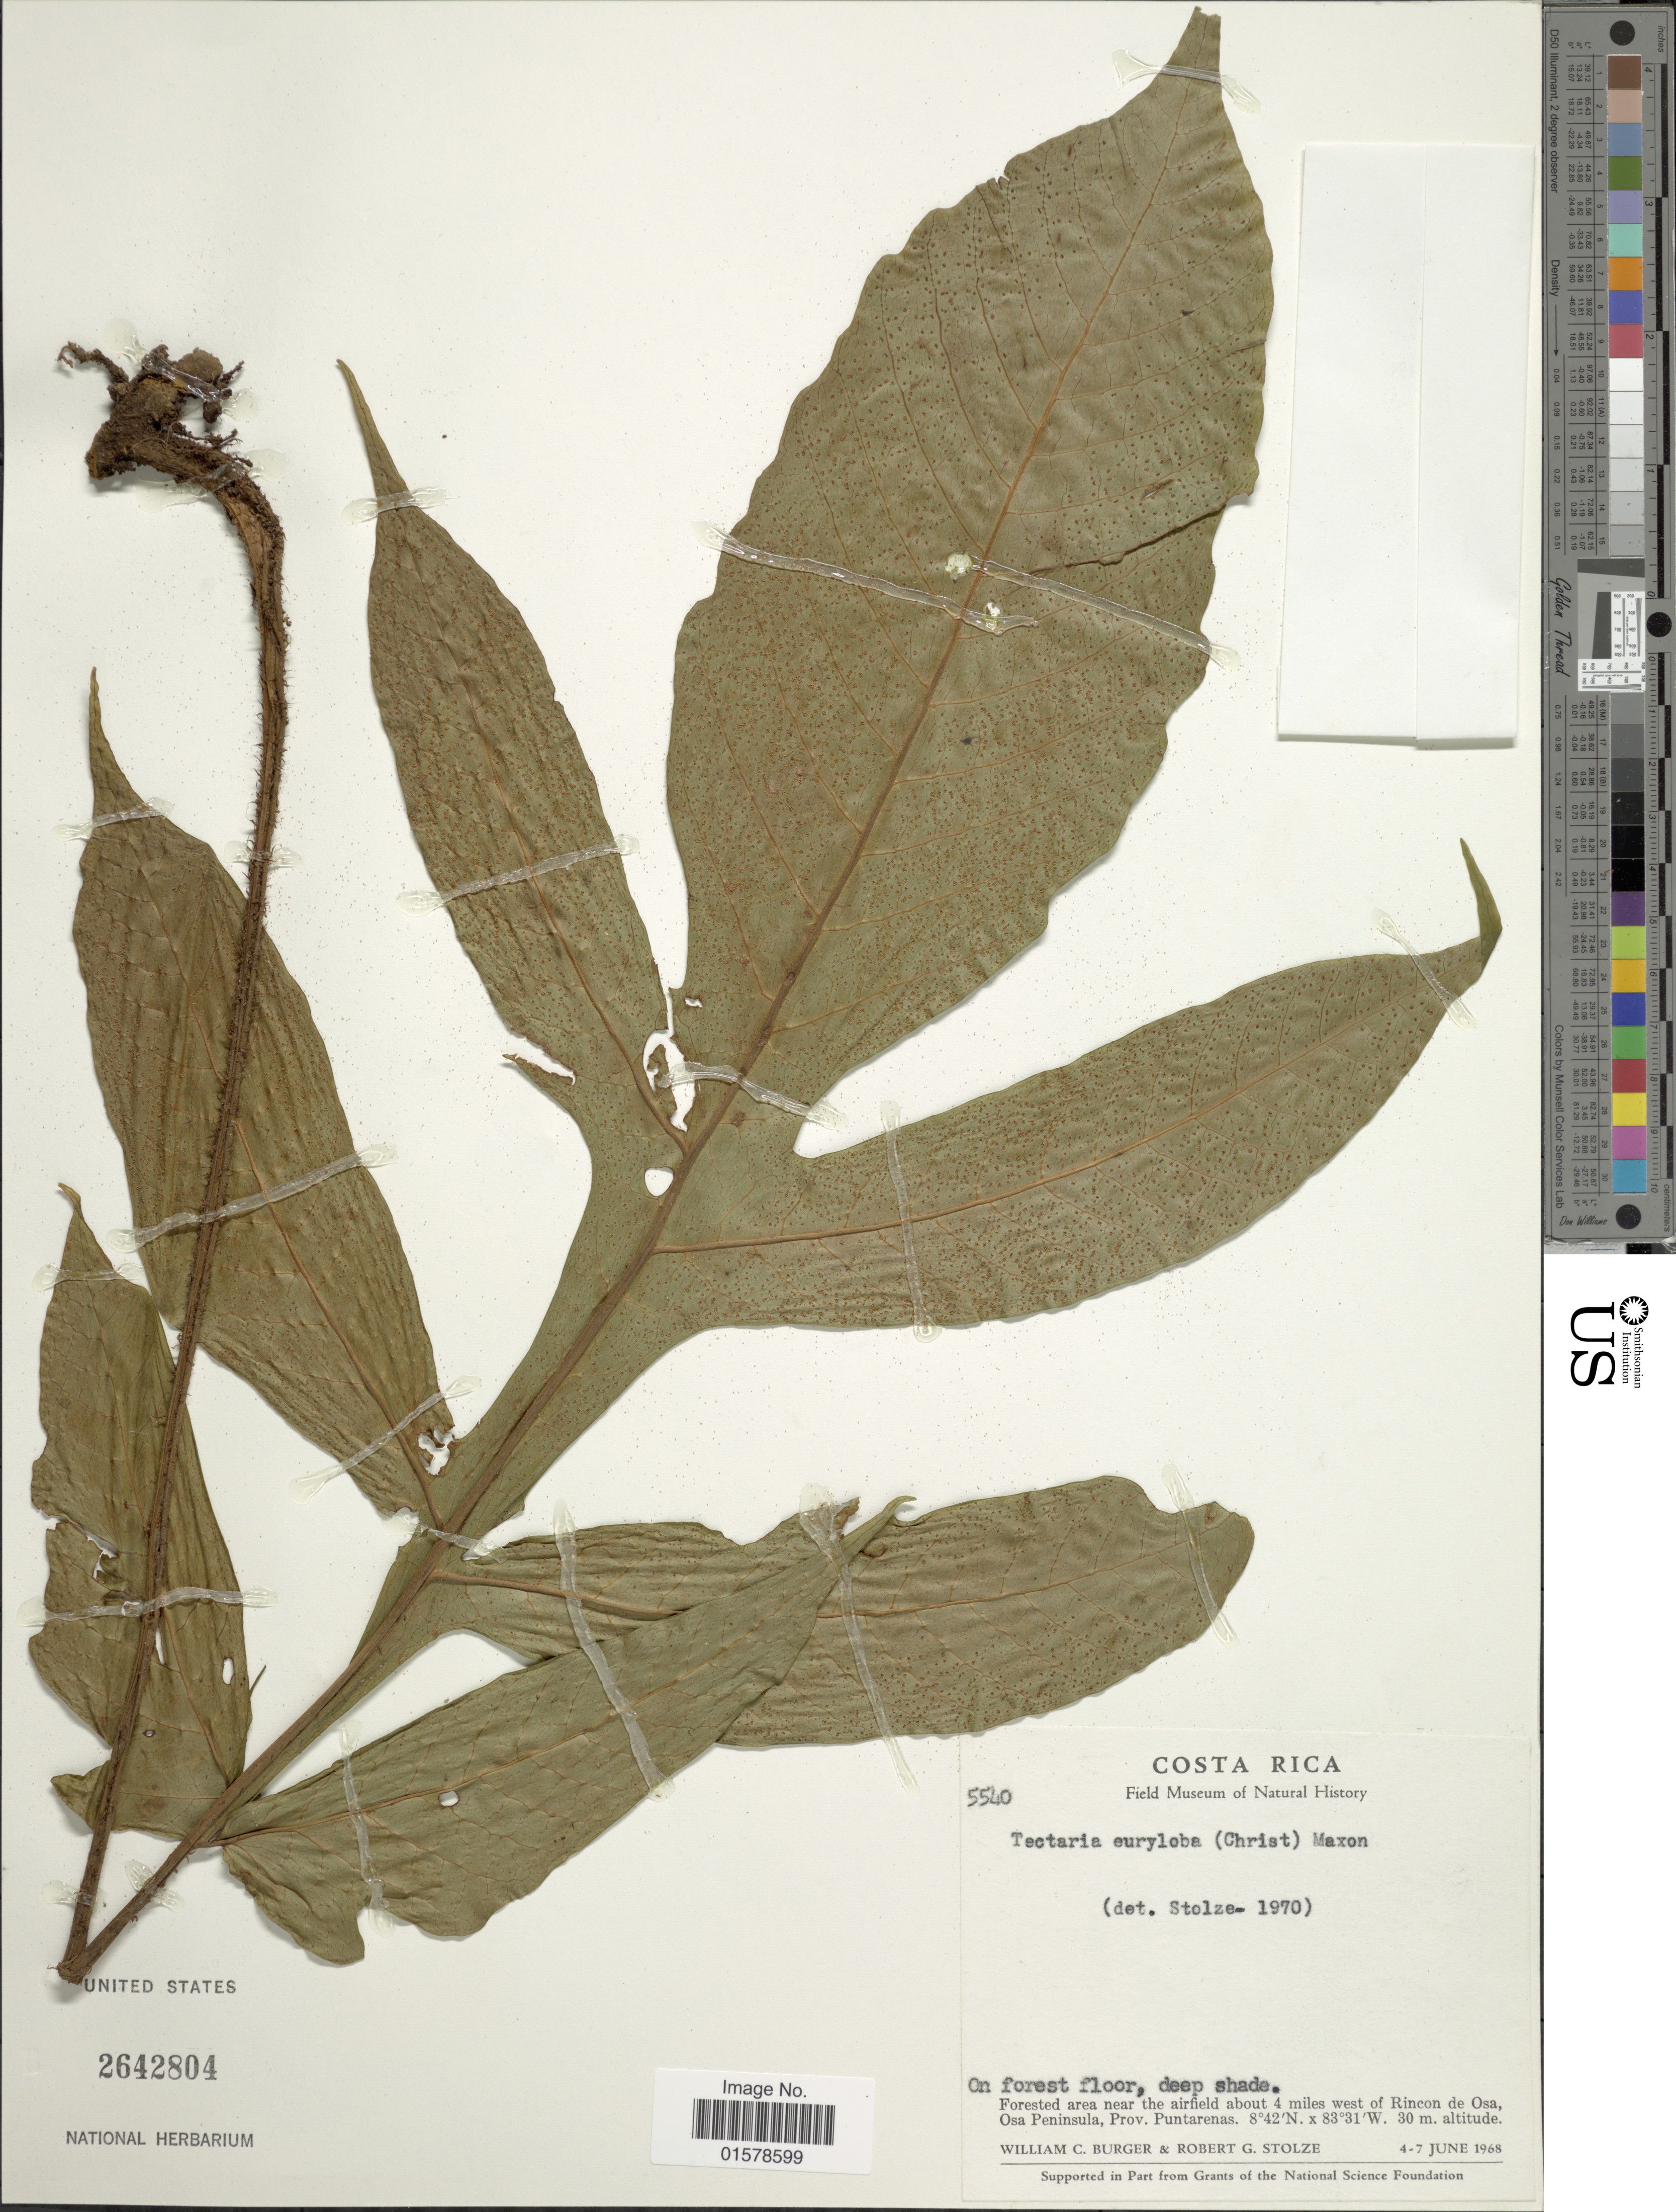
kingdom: Plantae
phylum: Tracheophyta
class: Polypodiopsida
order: Polypodiales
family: Tectariaceae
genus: Tectaria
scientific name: Tectaria nicotianifolia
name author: (Baker) C. Chr.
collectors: W. Burger & R. G. Stolze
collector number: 5540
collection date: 1968-06-04/1968-06-07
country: Costa Rica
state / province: Puntarenas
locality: Forested area near the airfield about 4 miles west of Rincon de Osa, Osa peninsula, Prov. Puntarenas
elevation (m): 30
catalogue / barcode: US 2642804